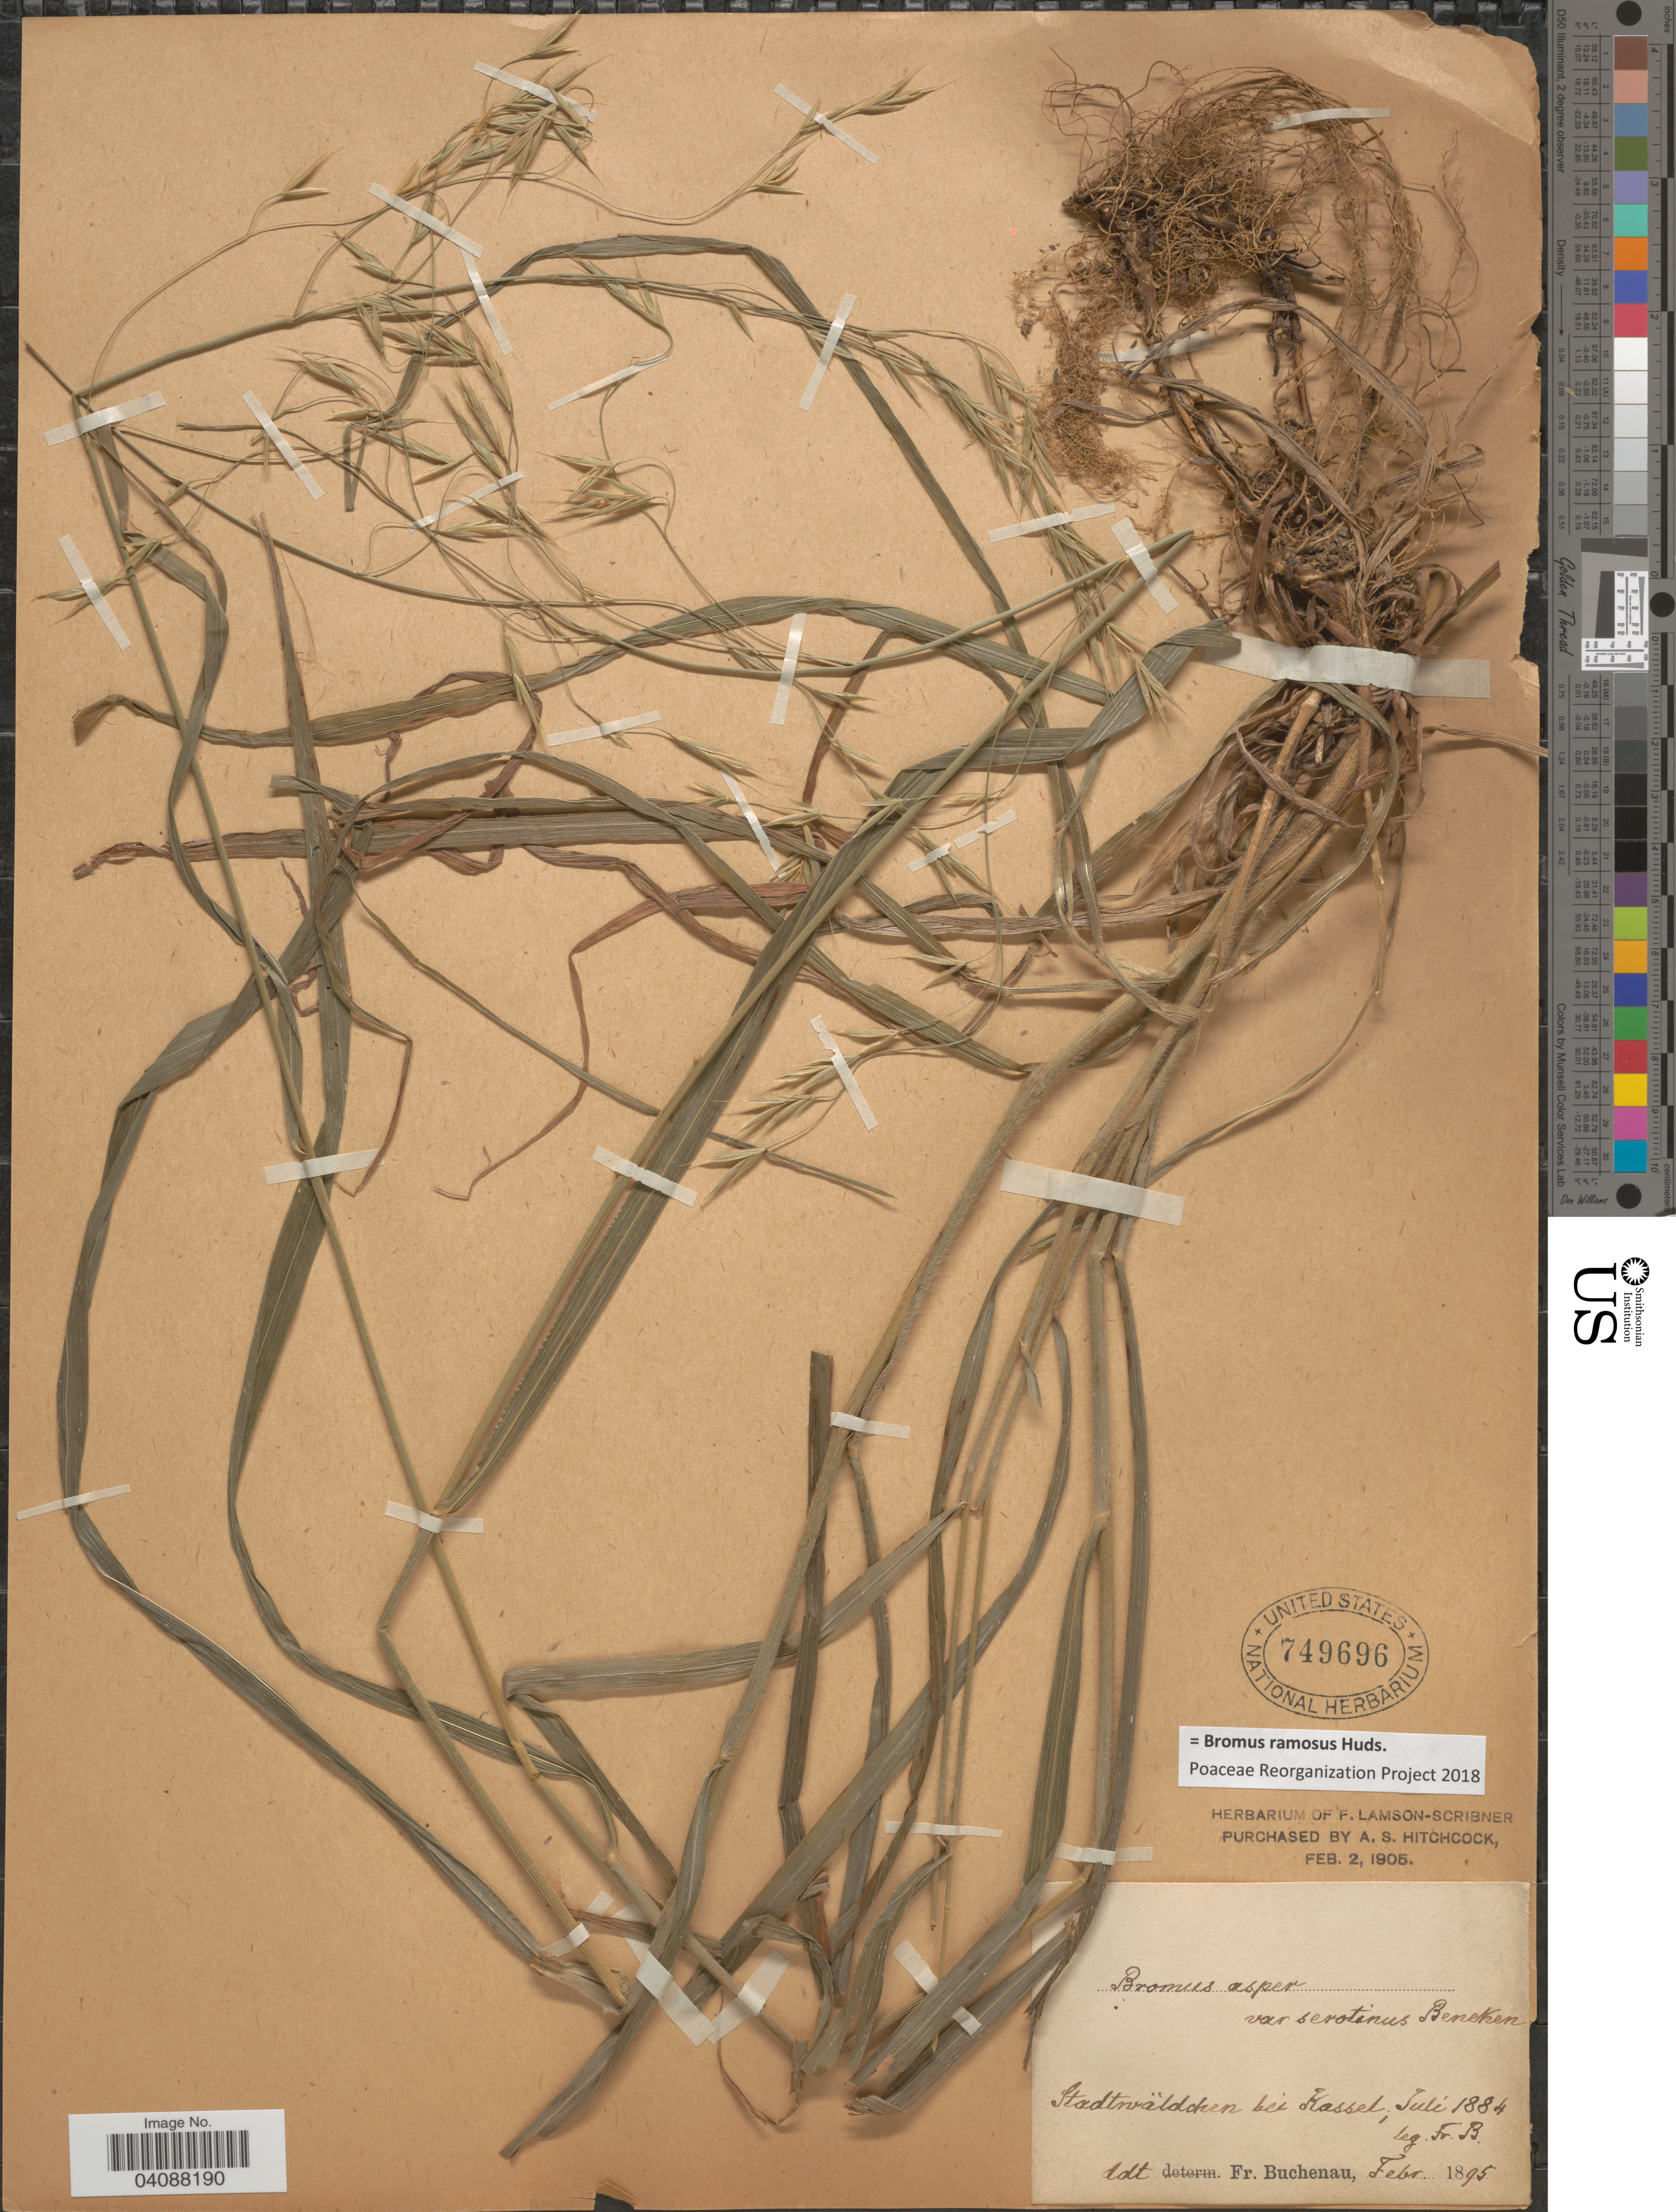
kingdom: Plantae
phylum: Tracheophyta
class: Liliopsida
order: Poales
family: Poaceae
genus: Bromus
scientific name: Bromus ramosus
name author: Huds.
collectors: F. Buchenau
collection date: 1884-07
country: Germany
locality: Stadtwälddren bei Kassel.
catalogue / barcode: US 749696